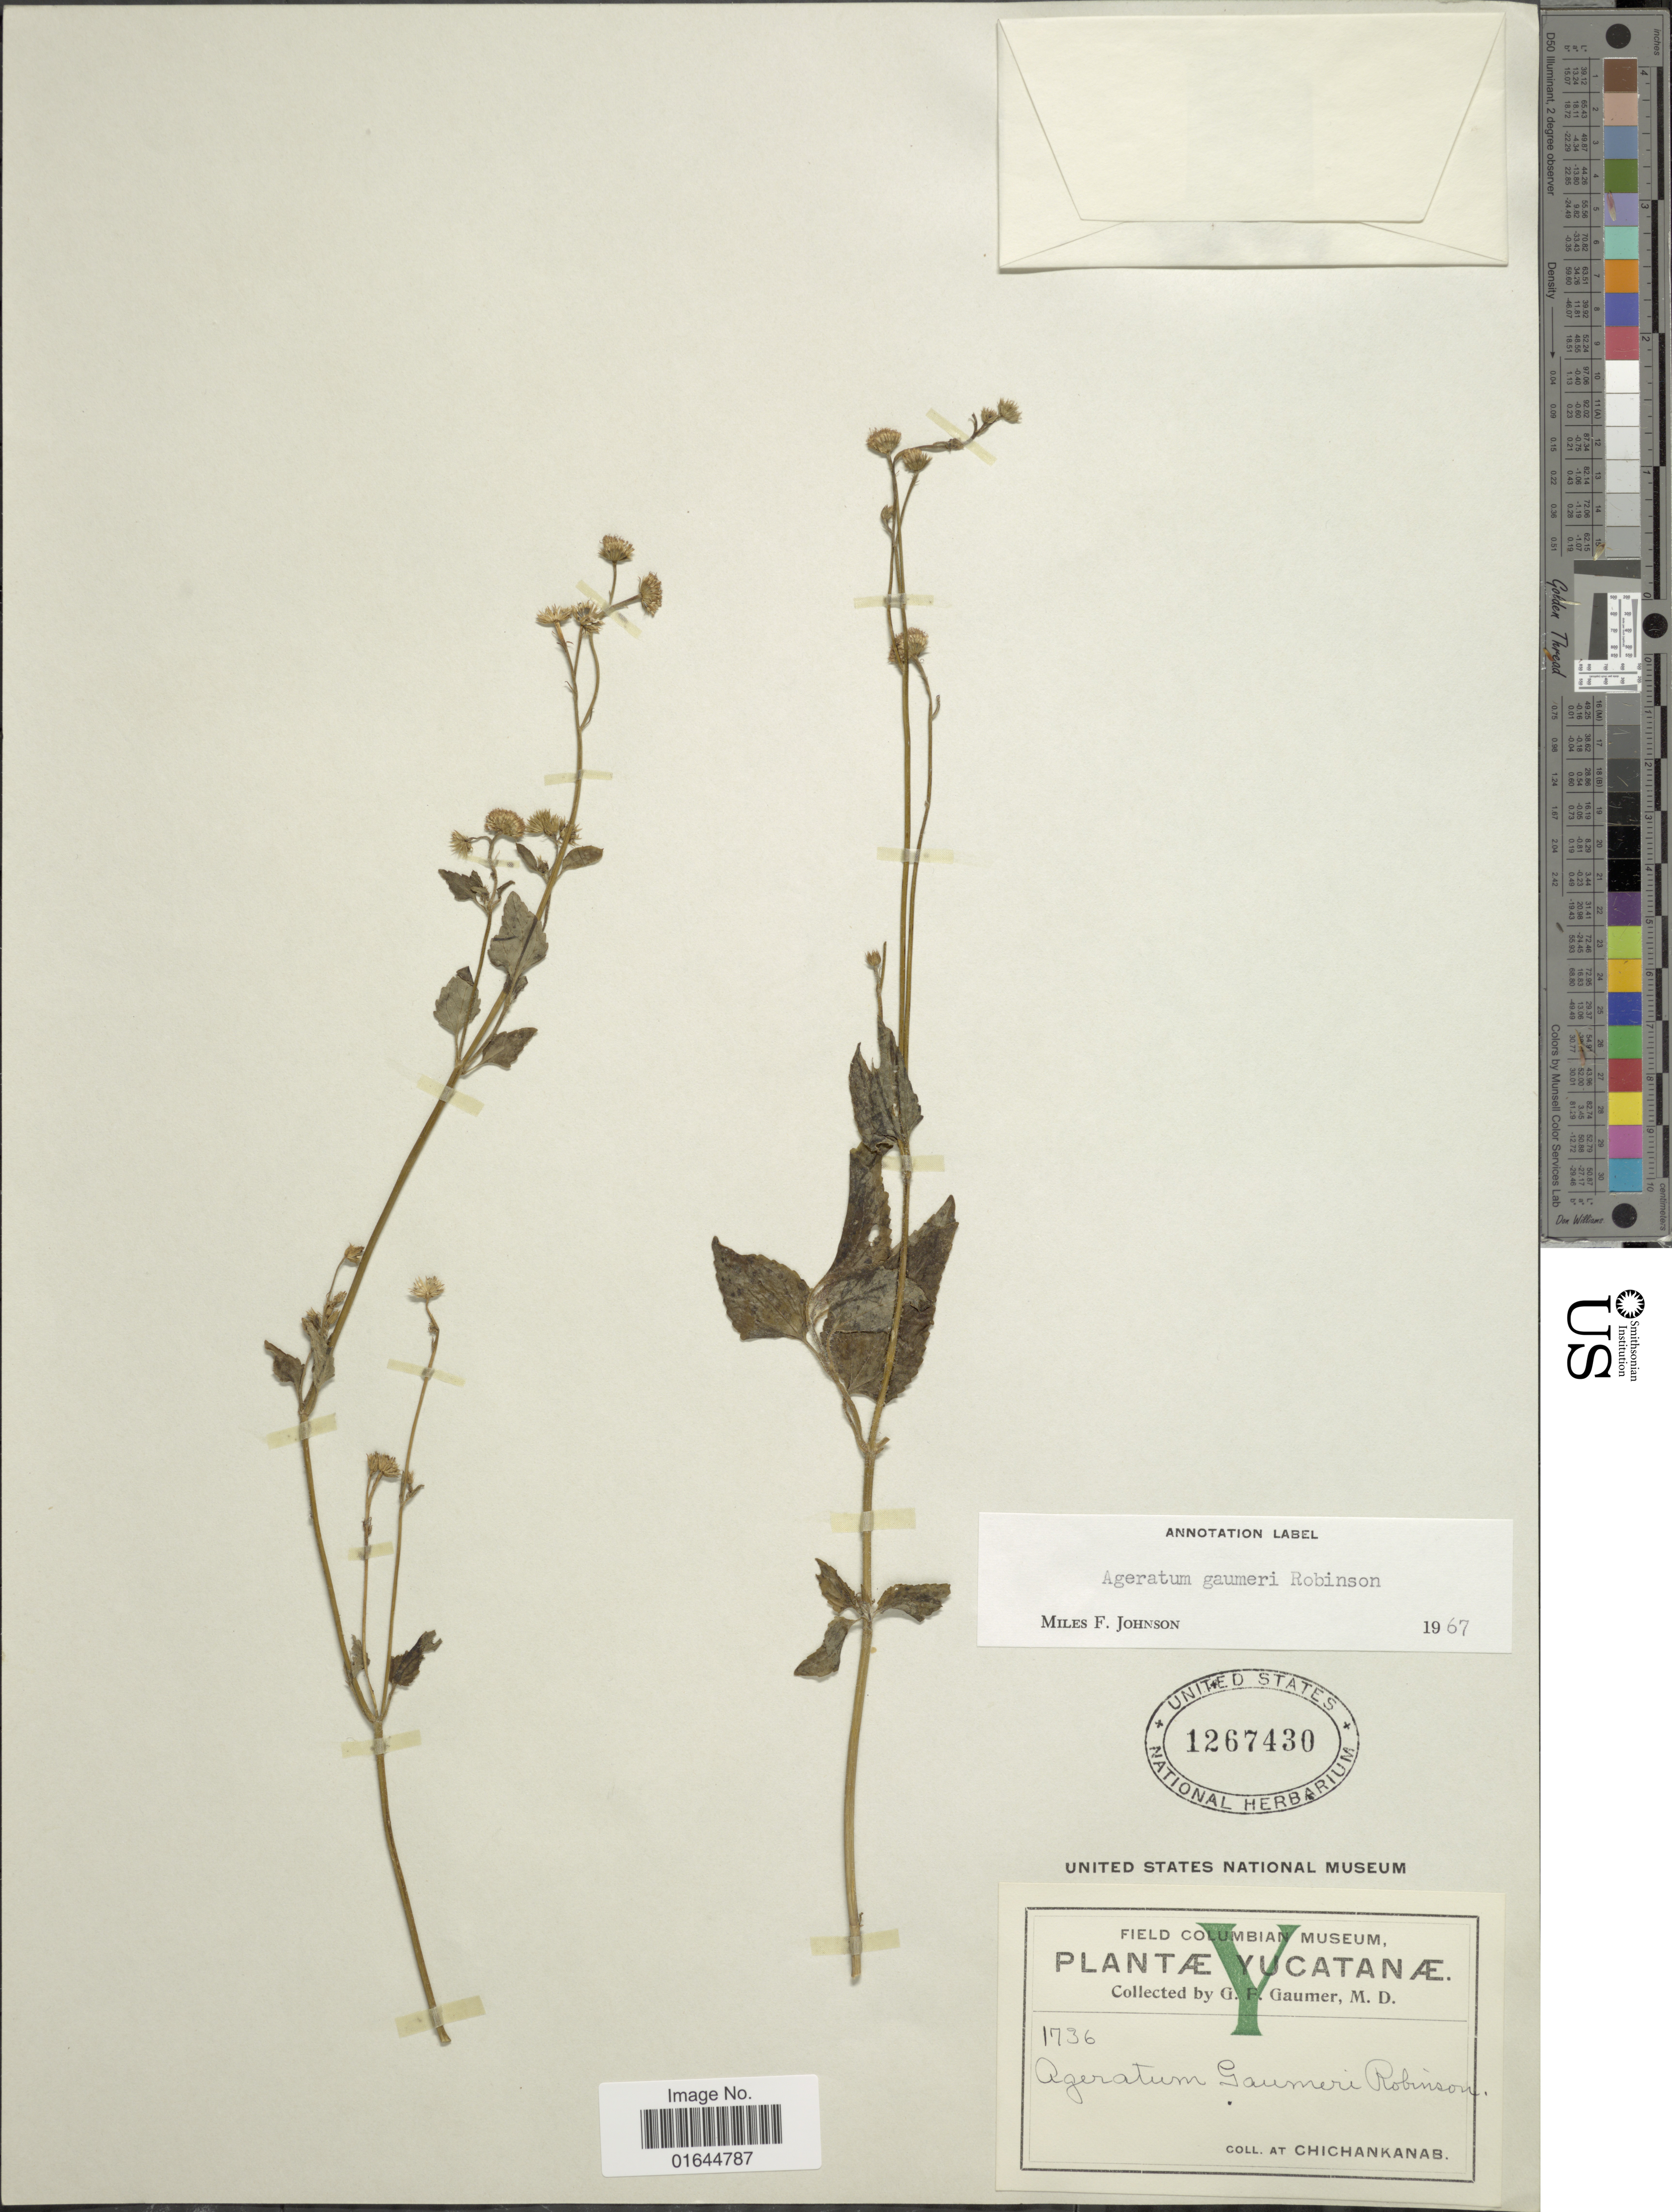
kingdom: Plantae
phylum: Tracheophyta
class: Magnoliopsida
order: Asterales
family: Asteraceae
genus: Ageratum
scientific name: Ageratum gaumeri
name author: B.L. Rob.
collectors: G. F. Gaumer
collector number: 1736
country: Mexico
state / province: Yucatán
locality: Yucatanæ, at Chinchankanab.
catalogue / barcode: US 1267430